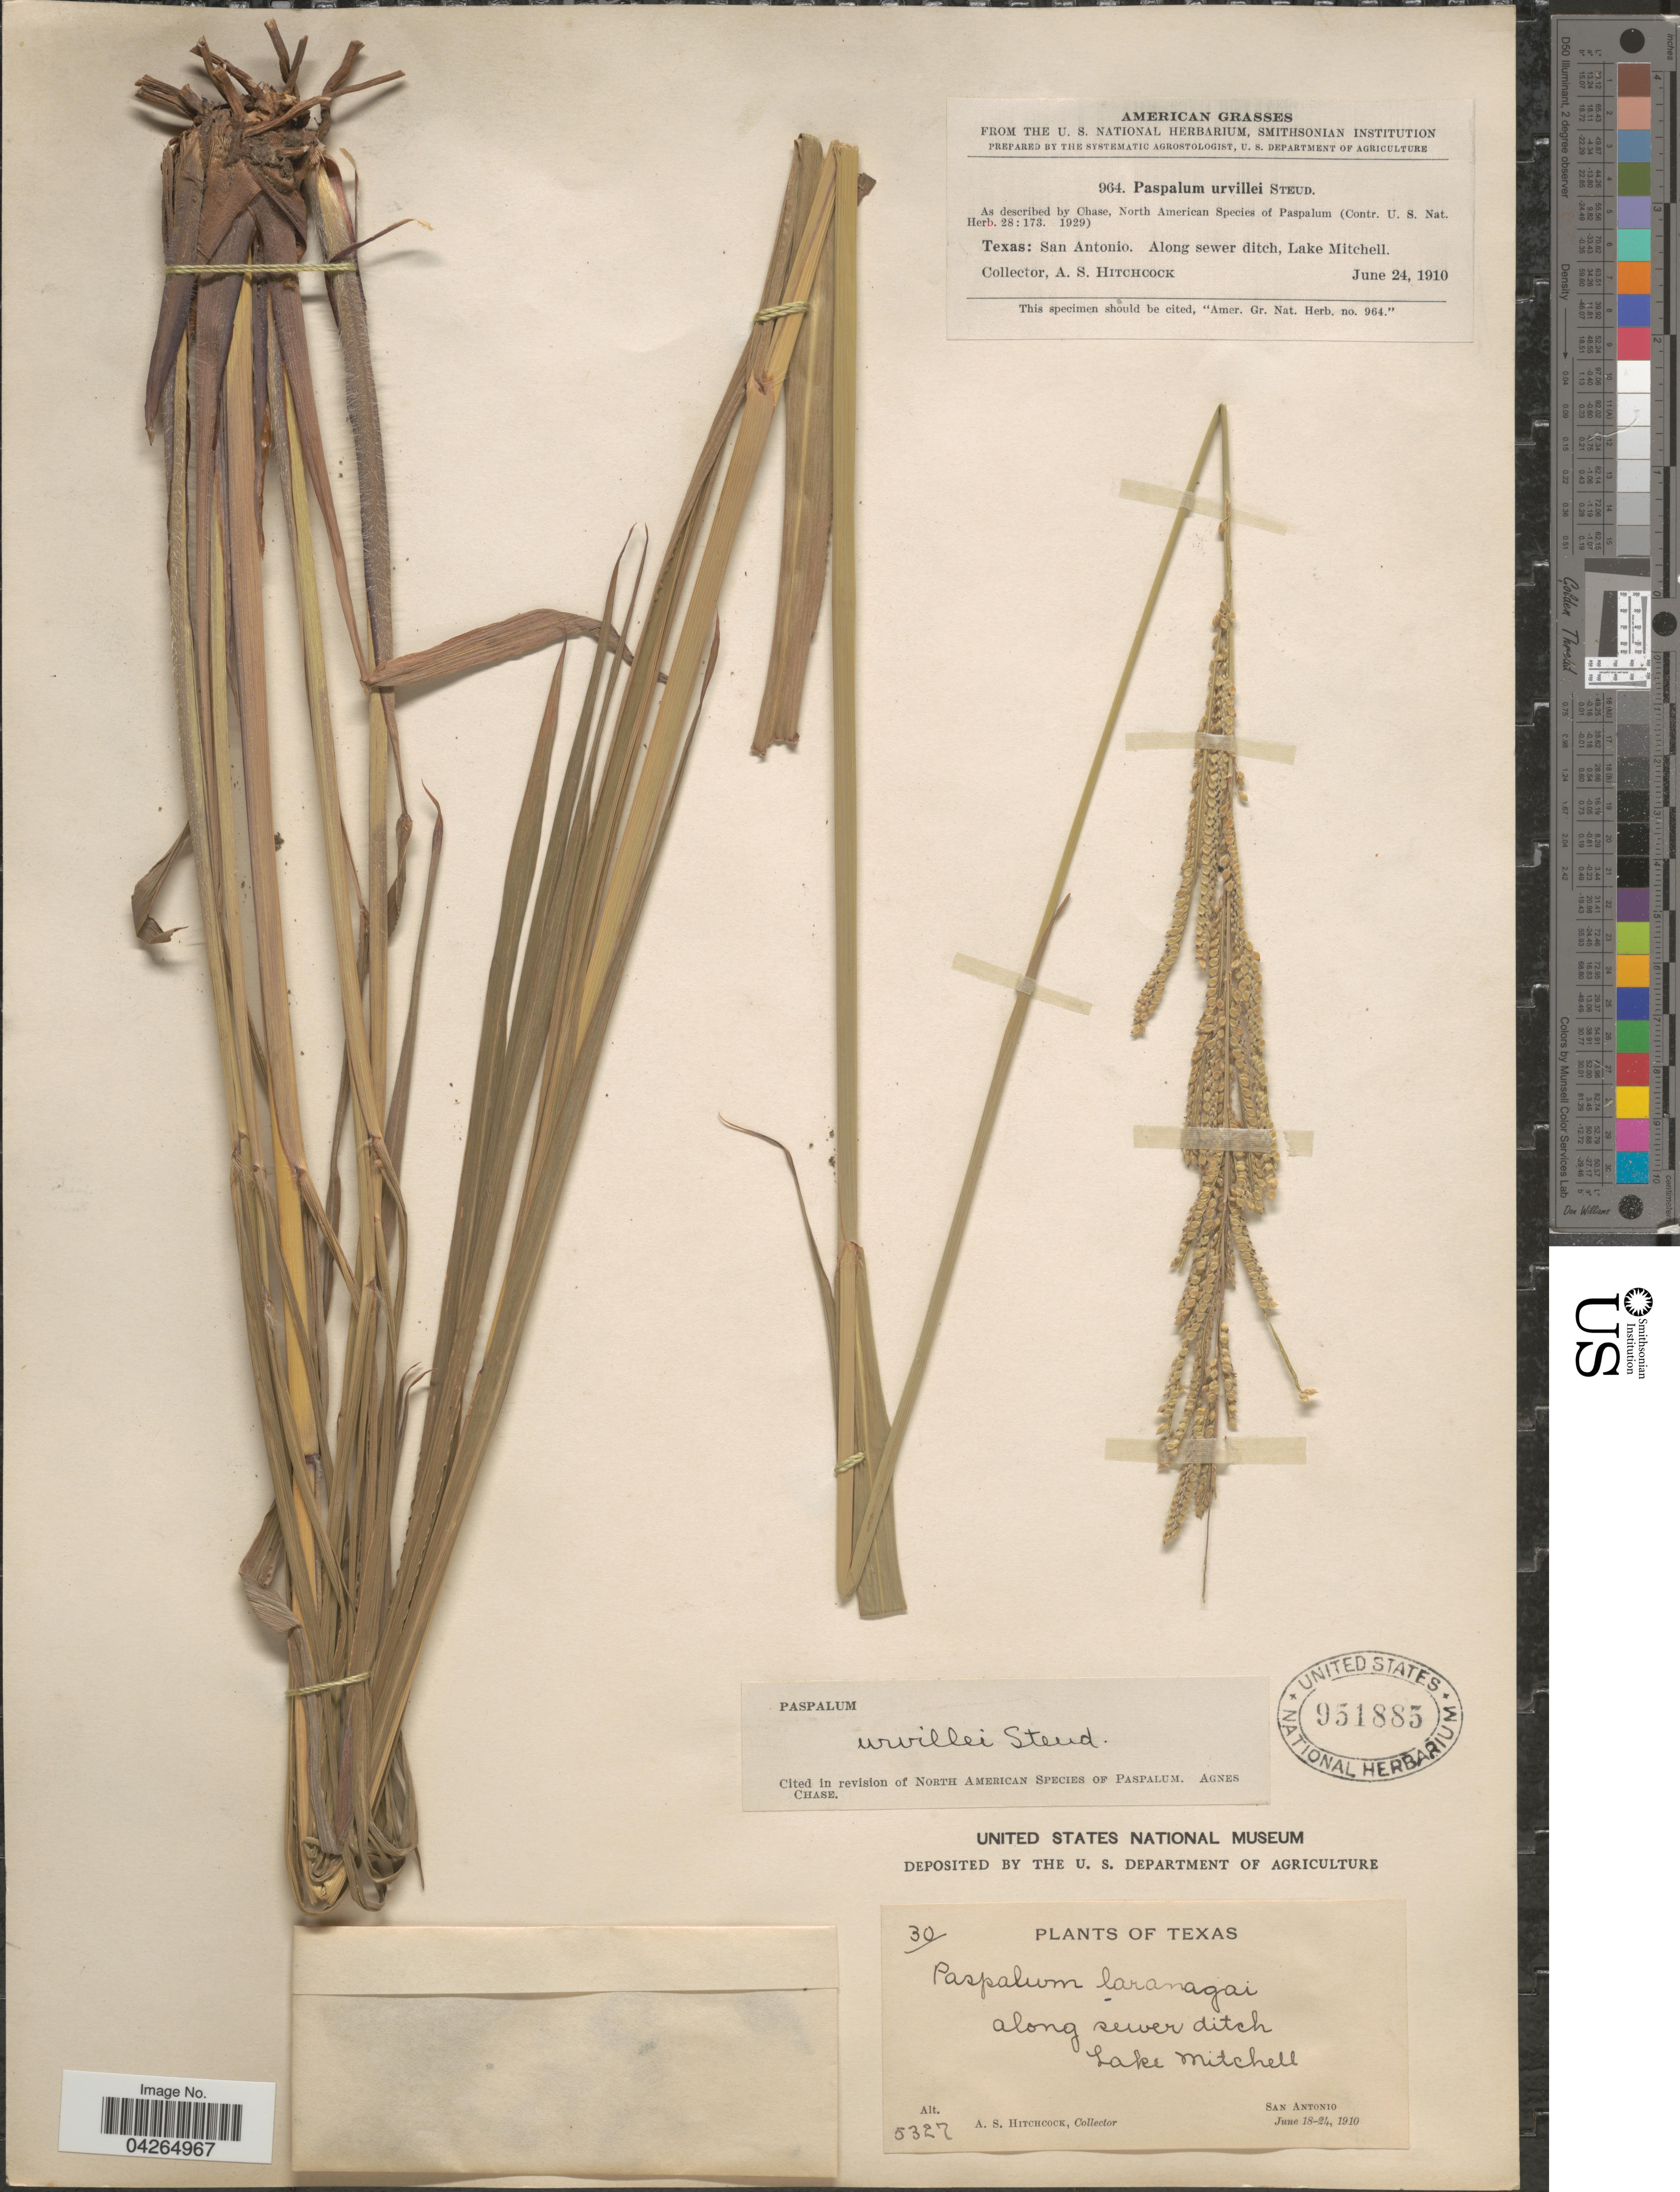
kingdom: Plantae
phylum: Tracheophyta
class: Liliopsida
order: Poales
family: Poaceae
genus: Paspalum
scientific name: Paspalum urvillei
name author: Steud.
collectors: A. S. Hitchcock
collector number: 5327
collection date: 1910-06-24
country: United States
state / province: Texas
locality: Along sewer ditch. Lake Mitchell. San Antonio.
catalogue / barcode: US 951885